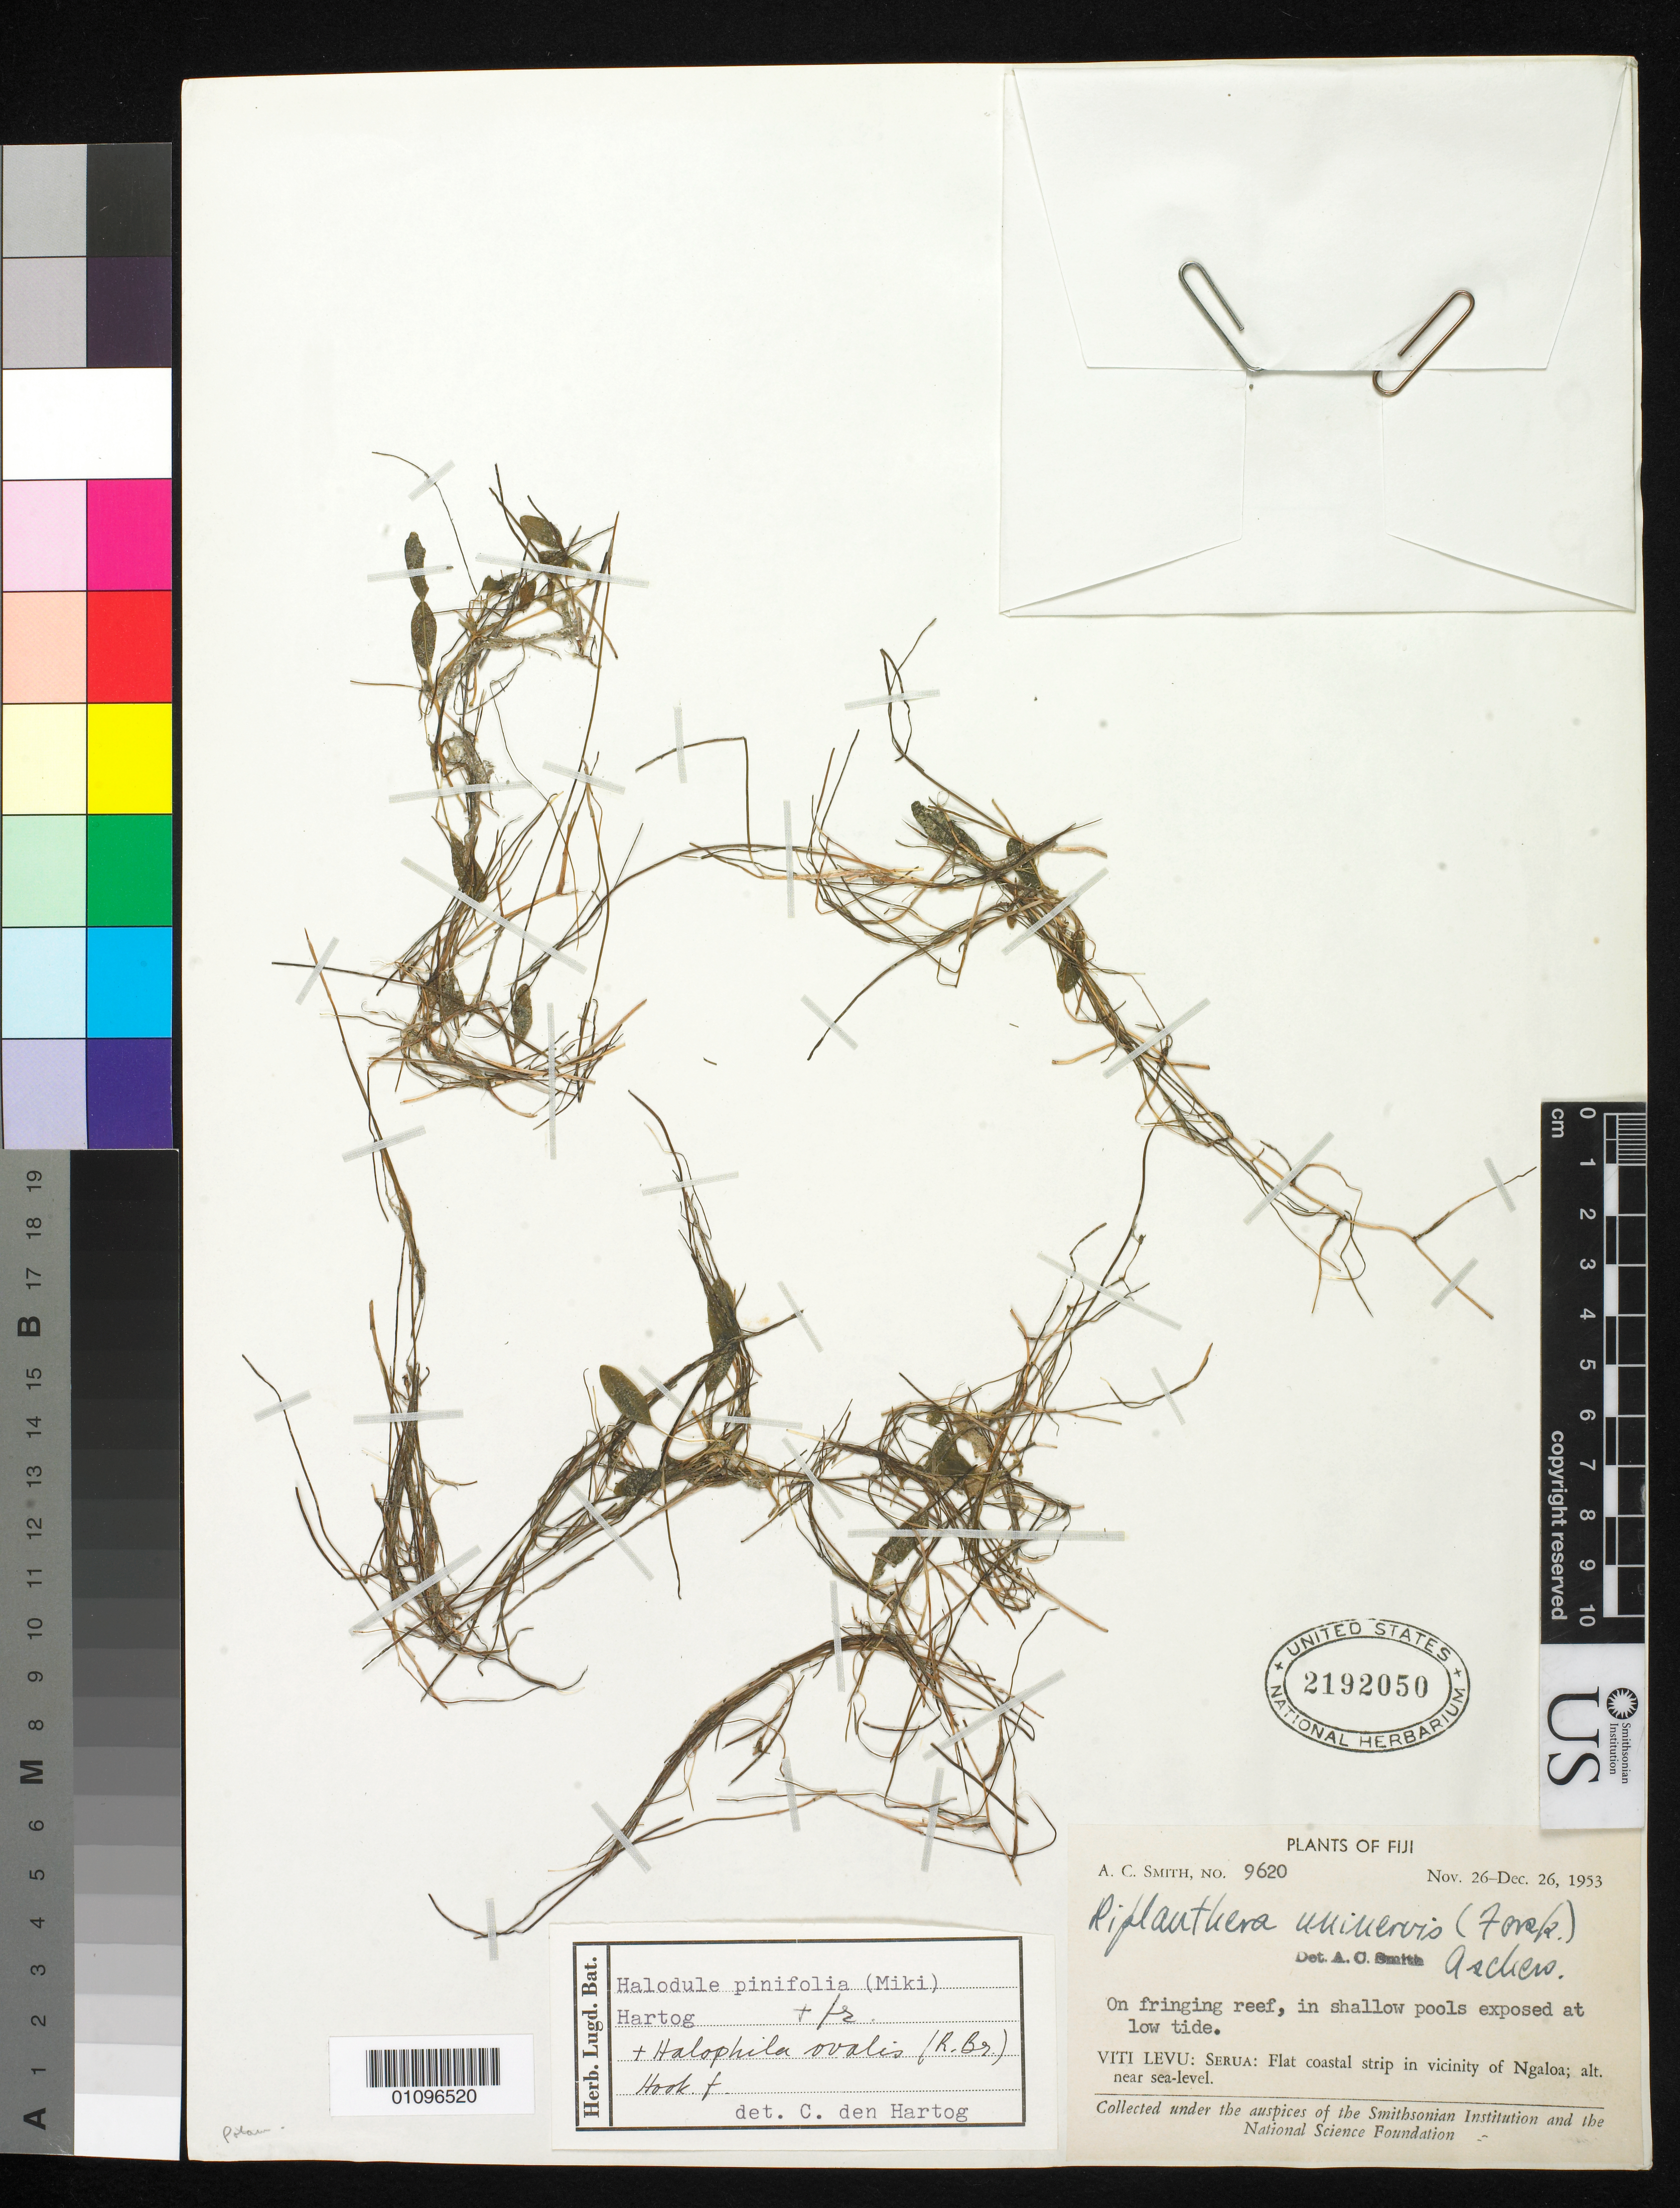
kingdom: Plantae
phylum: Tracheophyta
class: Liliopsida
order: Alismatales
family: Hydrocharitaceae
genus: Halophila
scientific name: Halophila ovalis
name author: (R. Br.) Hook. f.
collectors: A. C. Smith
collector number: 9620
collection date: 1953-11-26/1953-12-26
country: Fiji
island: Viti Levu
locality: Serua: flat coastal strip in vicinity of Ngaloa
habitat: Fringing reef, in shallow pools exposed at low tide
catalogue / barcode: US 2192050